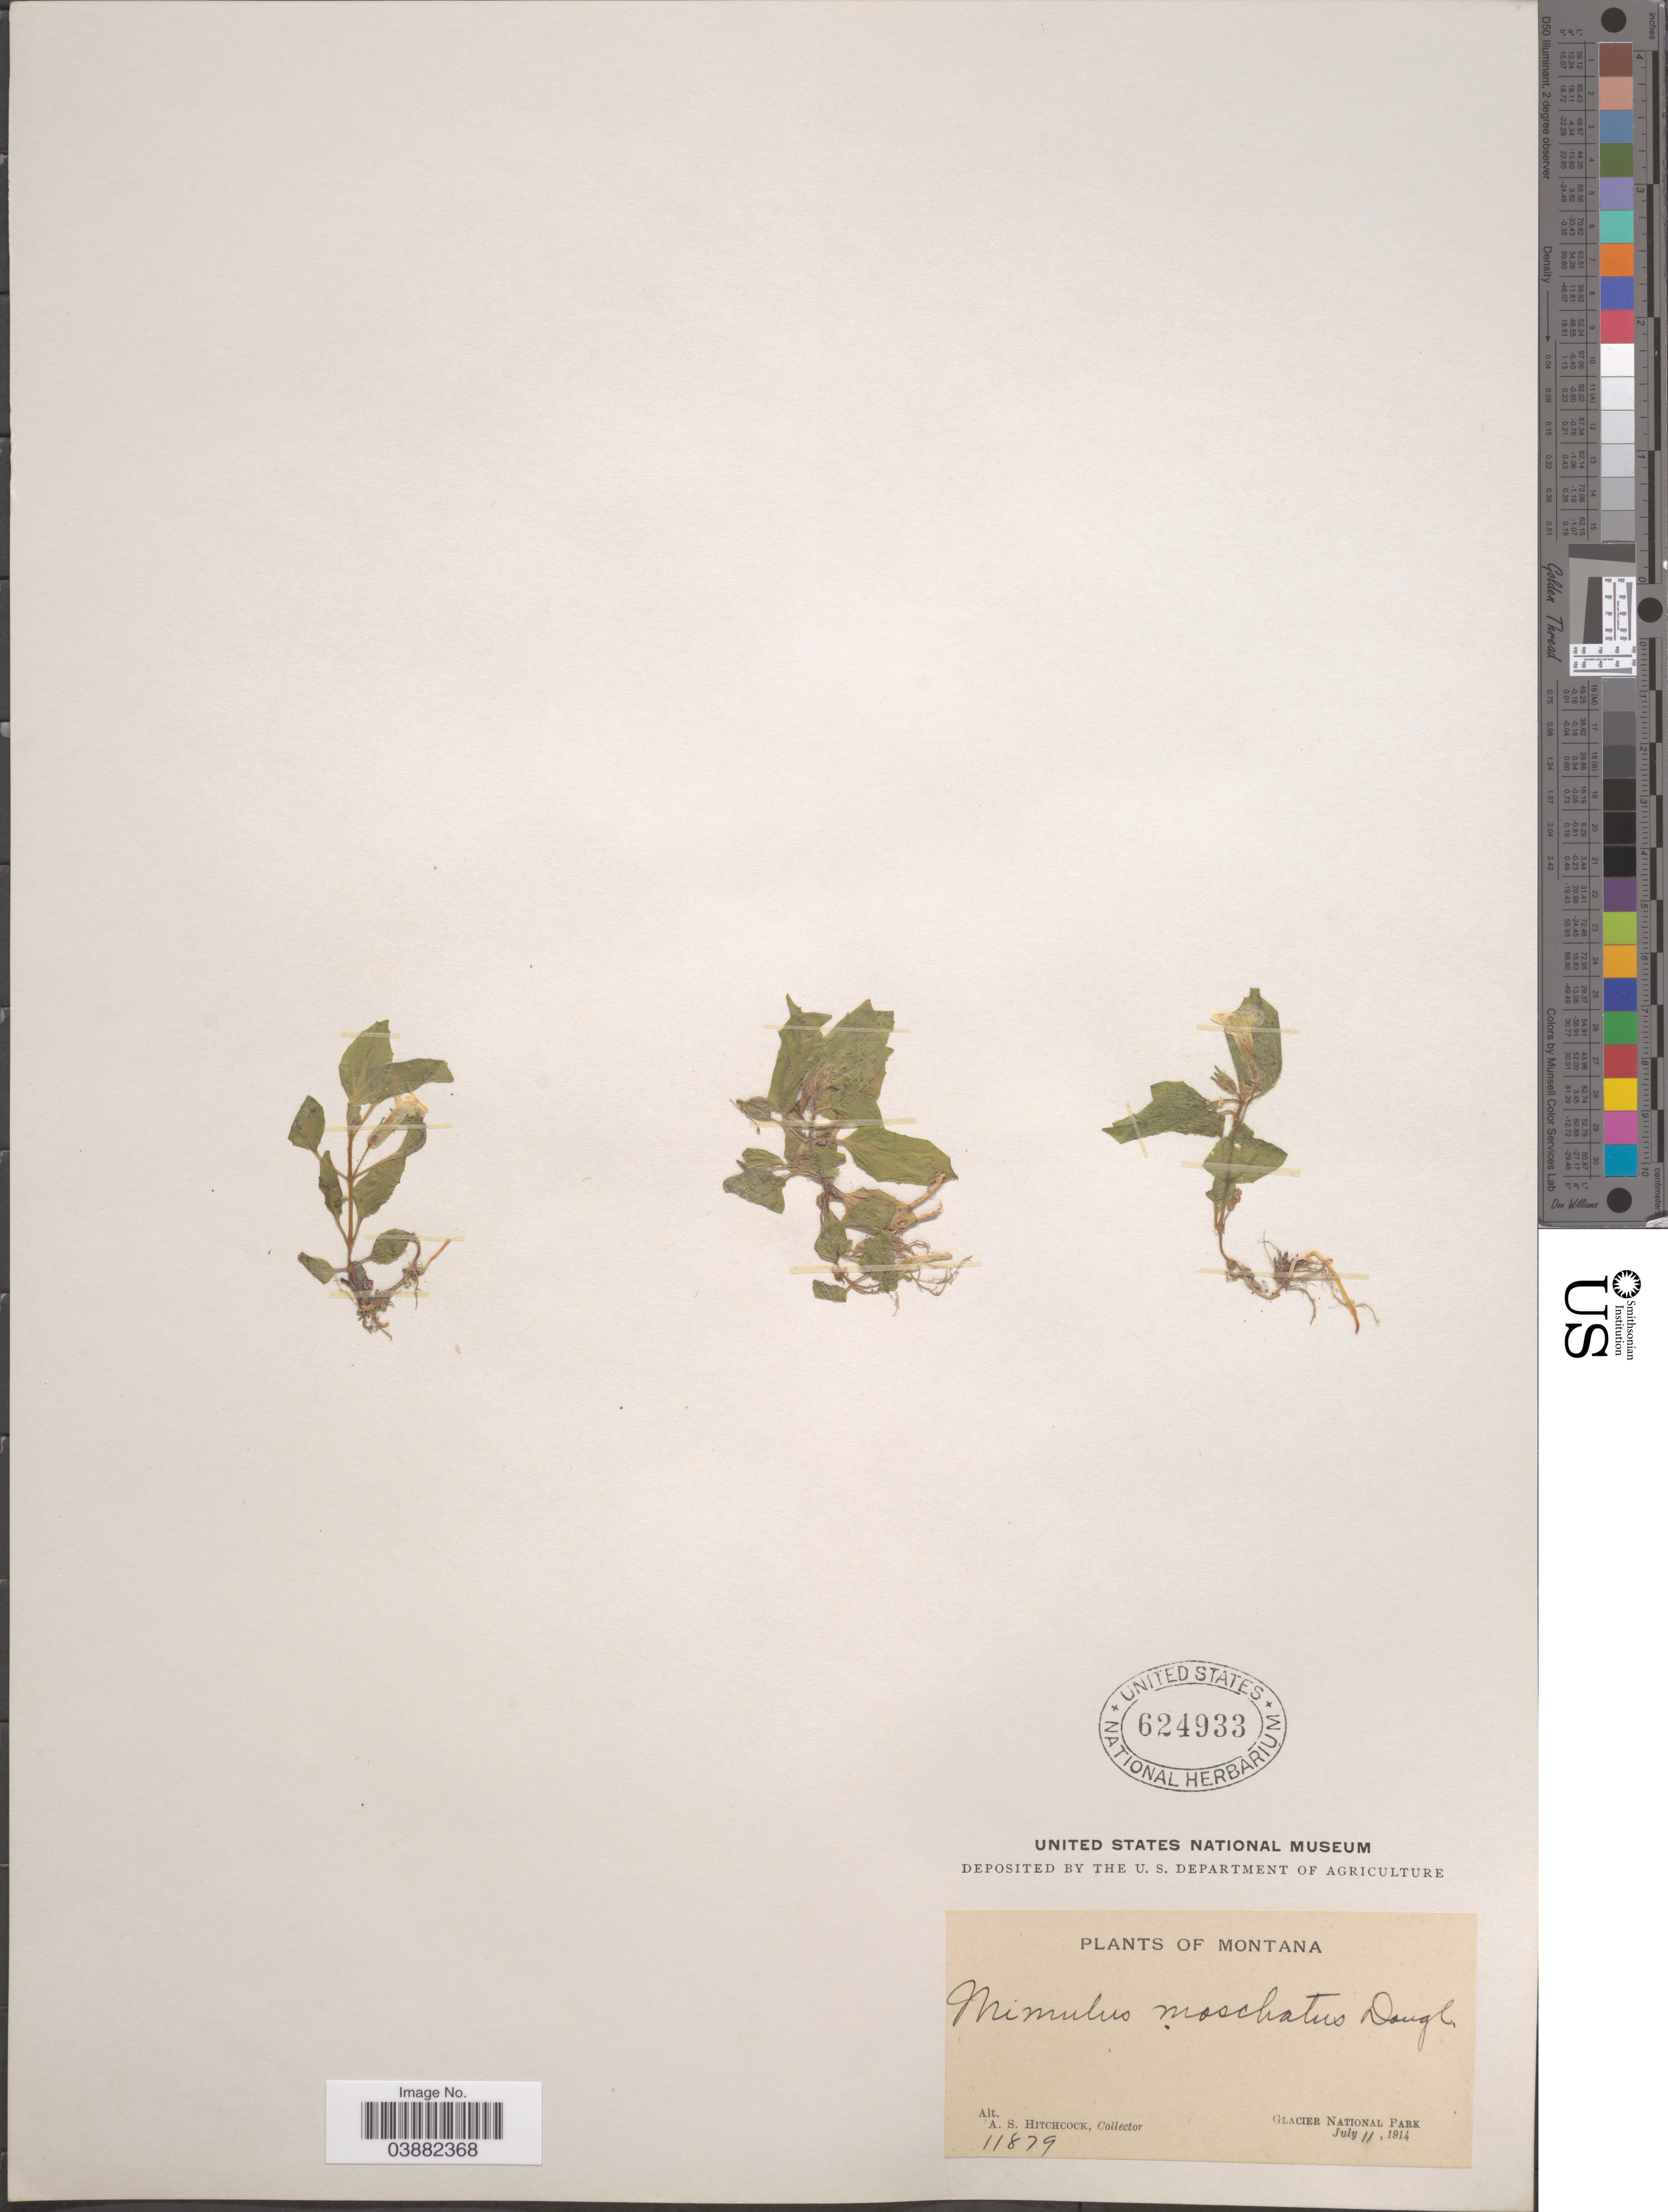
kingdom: Plantae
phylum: Tracheophyta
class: Magnoliopsida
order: Lamiales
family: Phrymaceae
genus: Mimulus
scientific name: Mimulus moschatus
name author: Douglas ex Lindl.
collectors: A. S. Hitchcock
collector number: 11879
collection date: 1914-07-11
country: United States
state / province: Montana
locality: Glacier National Park.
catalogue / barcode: US 624933